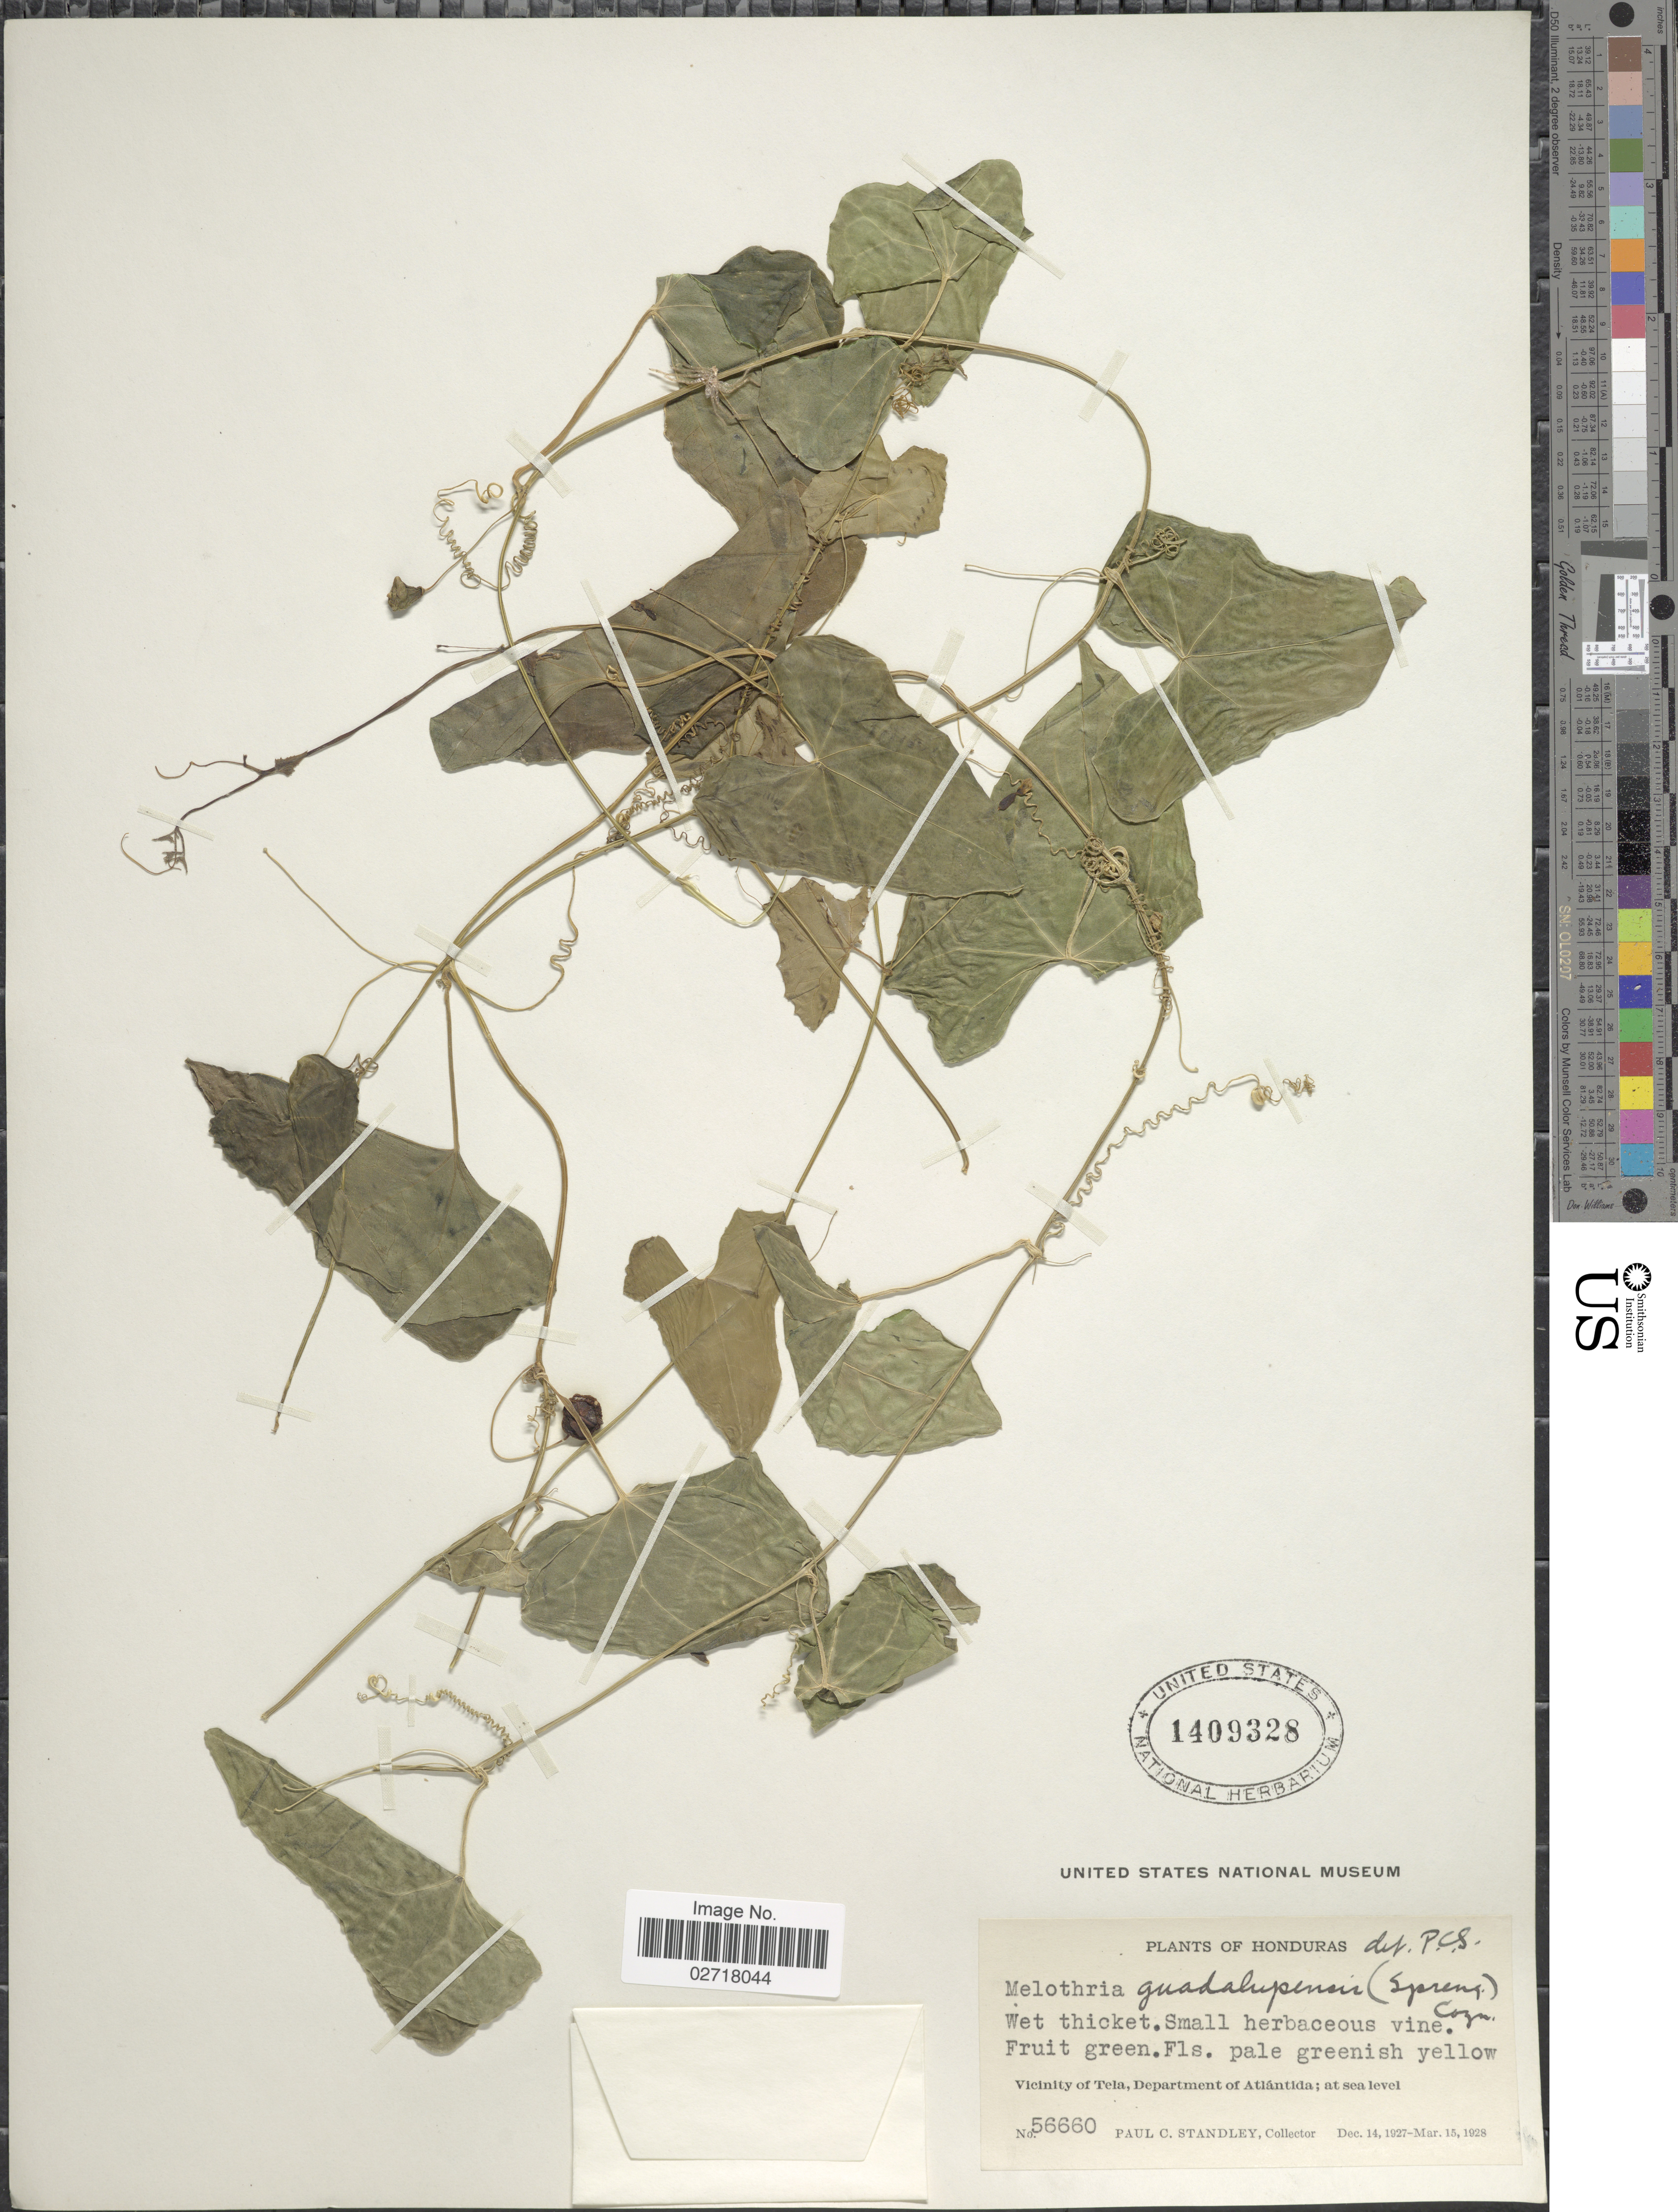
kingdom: Plantae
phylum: Tracheophyta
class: Magnoliopsida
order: Cucurbitales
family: Cucurbitaceae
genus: Melothria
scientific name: Melothria pendula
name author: L.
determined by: U.S. National Herbarium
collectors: P. C. Standley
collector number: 56660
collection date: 1927-12-14/1928-03-15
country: Honduras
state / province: Atlántida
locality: Vicinity of Tela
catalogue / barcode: US 1409328